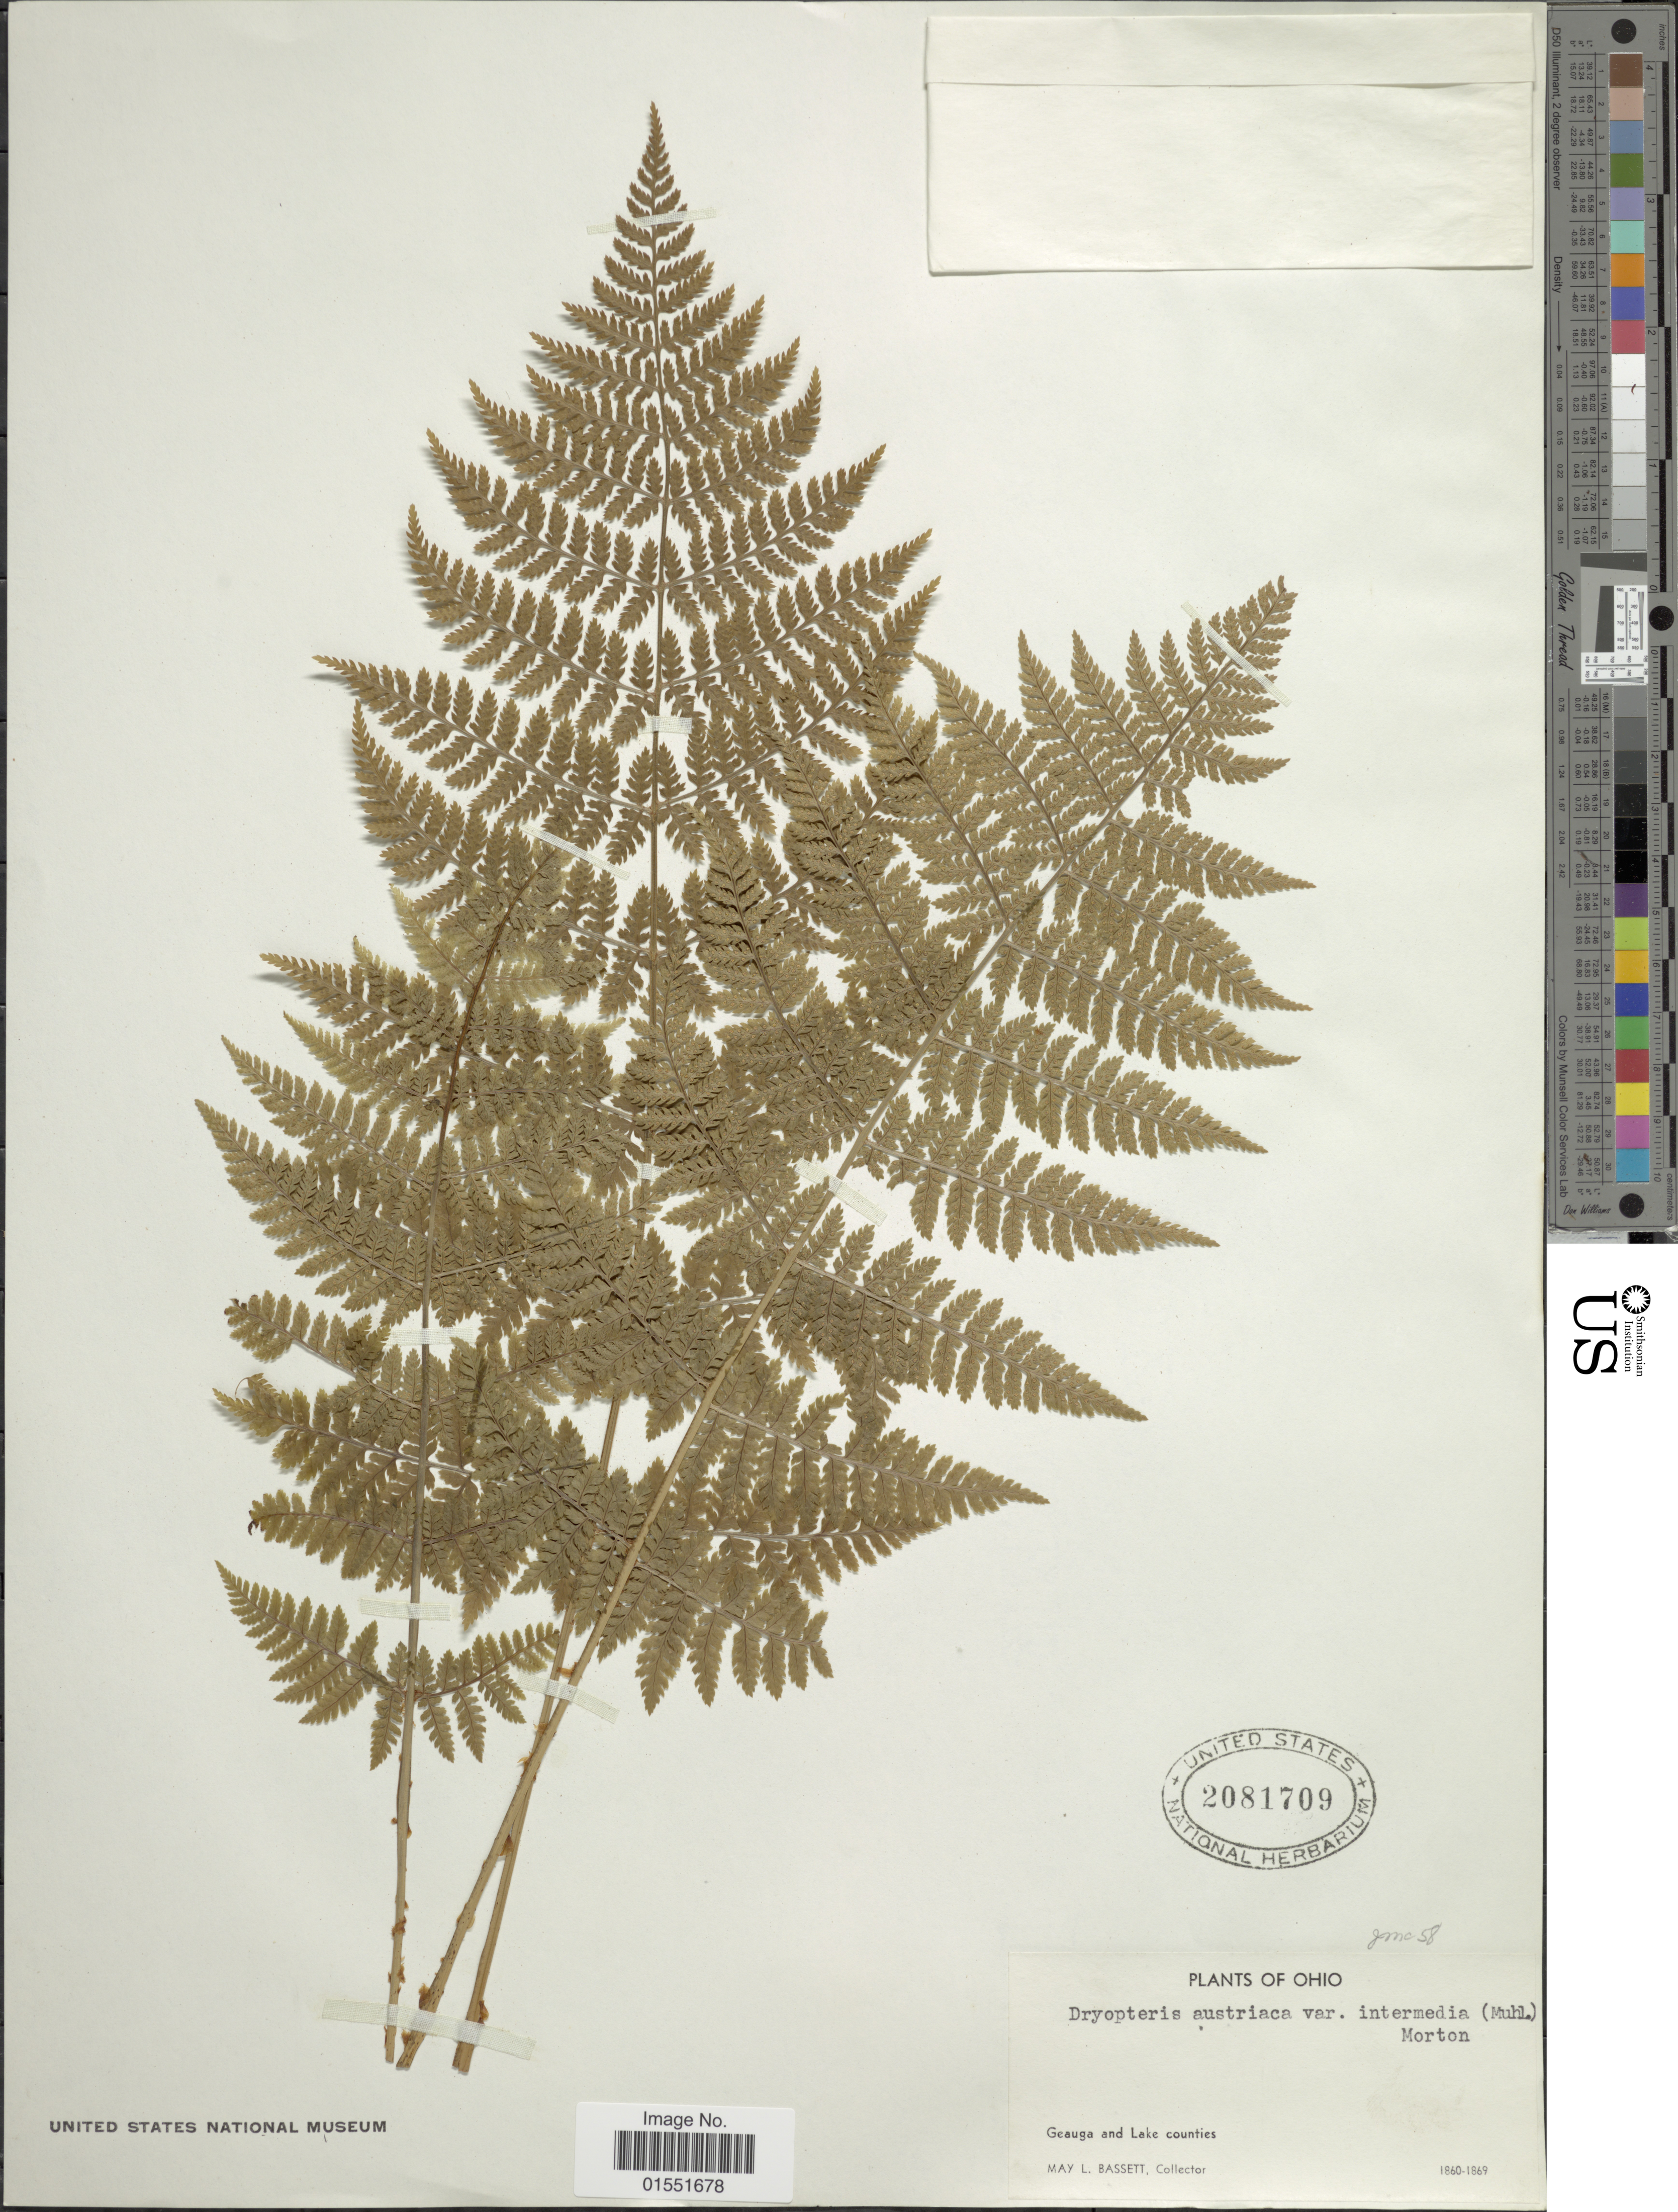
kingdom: Plantae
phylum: Tracheophyta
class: Polypodiopsida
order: Polypodiales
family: Dryopteridaceae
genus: Dryopteris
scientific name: Dryopteris intermedia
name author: (Muhl.) A. Gray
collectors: M. L. Bassett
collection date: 1860/1869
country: United States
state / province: Ohio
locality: Geauga and Lake counties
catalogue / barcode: US 2081709